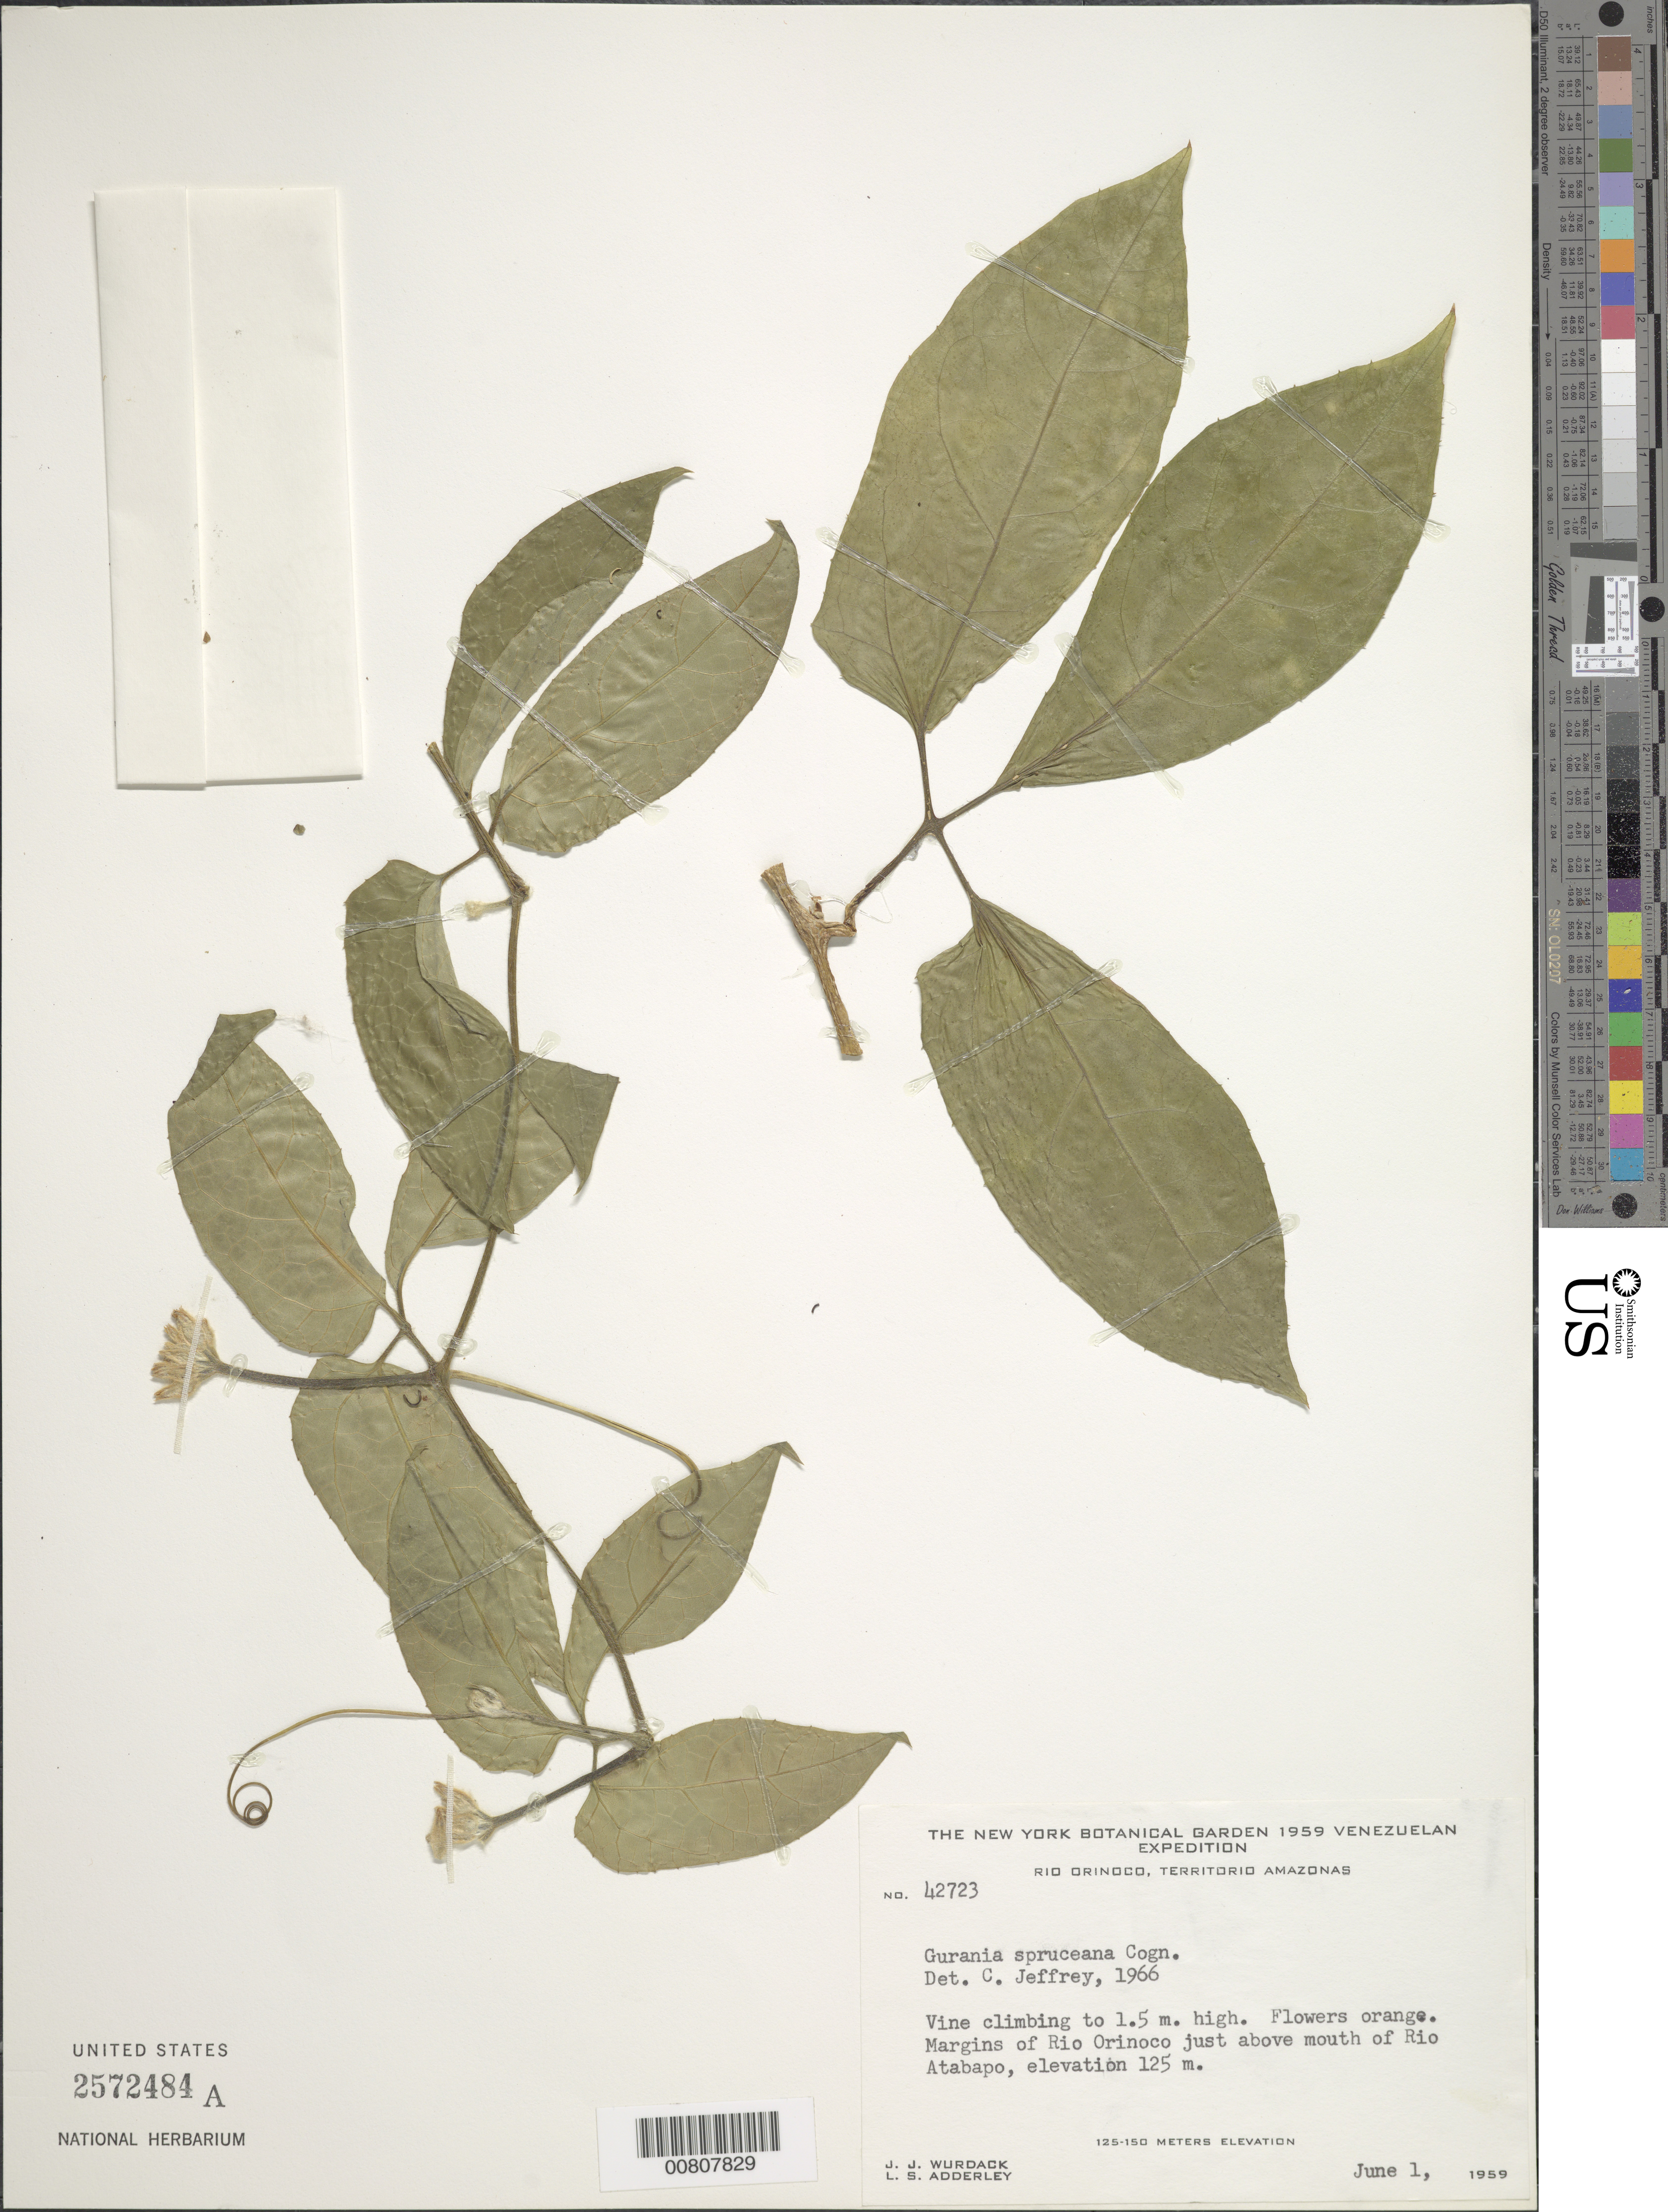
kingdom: Plantae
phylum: Tracheophyta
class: Magnoliopsida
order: Cucurbitales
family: Cucurbitaceae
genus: Gurania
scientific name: Gurania spruceana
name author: Cogn.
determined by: Jeffrey, C.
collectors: J. J. Wurdack & L. S. Adderley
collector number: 42723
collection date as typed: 1-Jun-59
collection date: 1959-06-01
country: Venezuela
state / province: Amazonas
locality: Rio Orinoco, Río Atabapo, just above mouth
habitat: Margins of river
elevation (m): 125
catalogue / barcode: US 2572484A